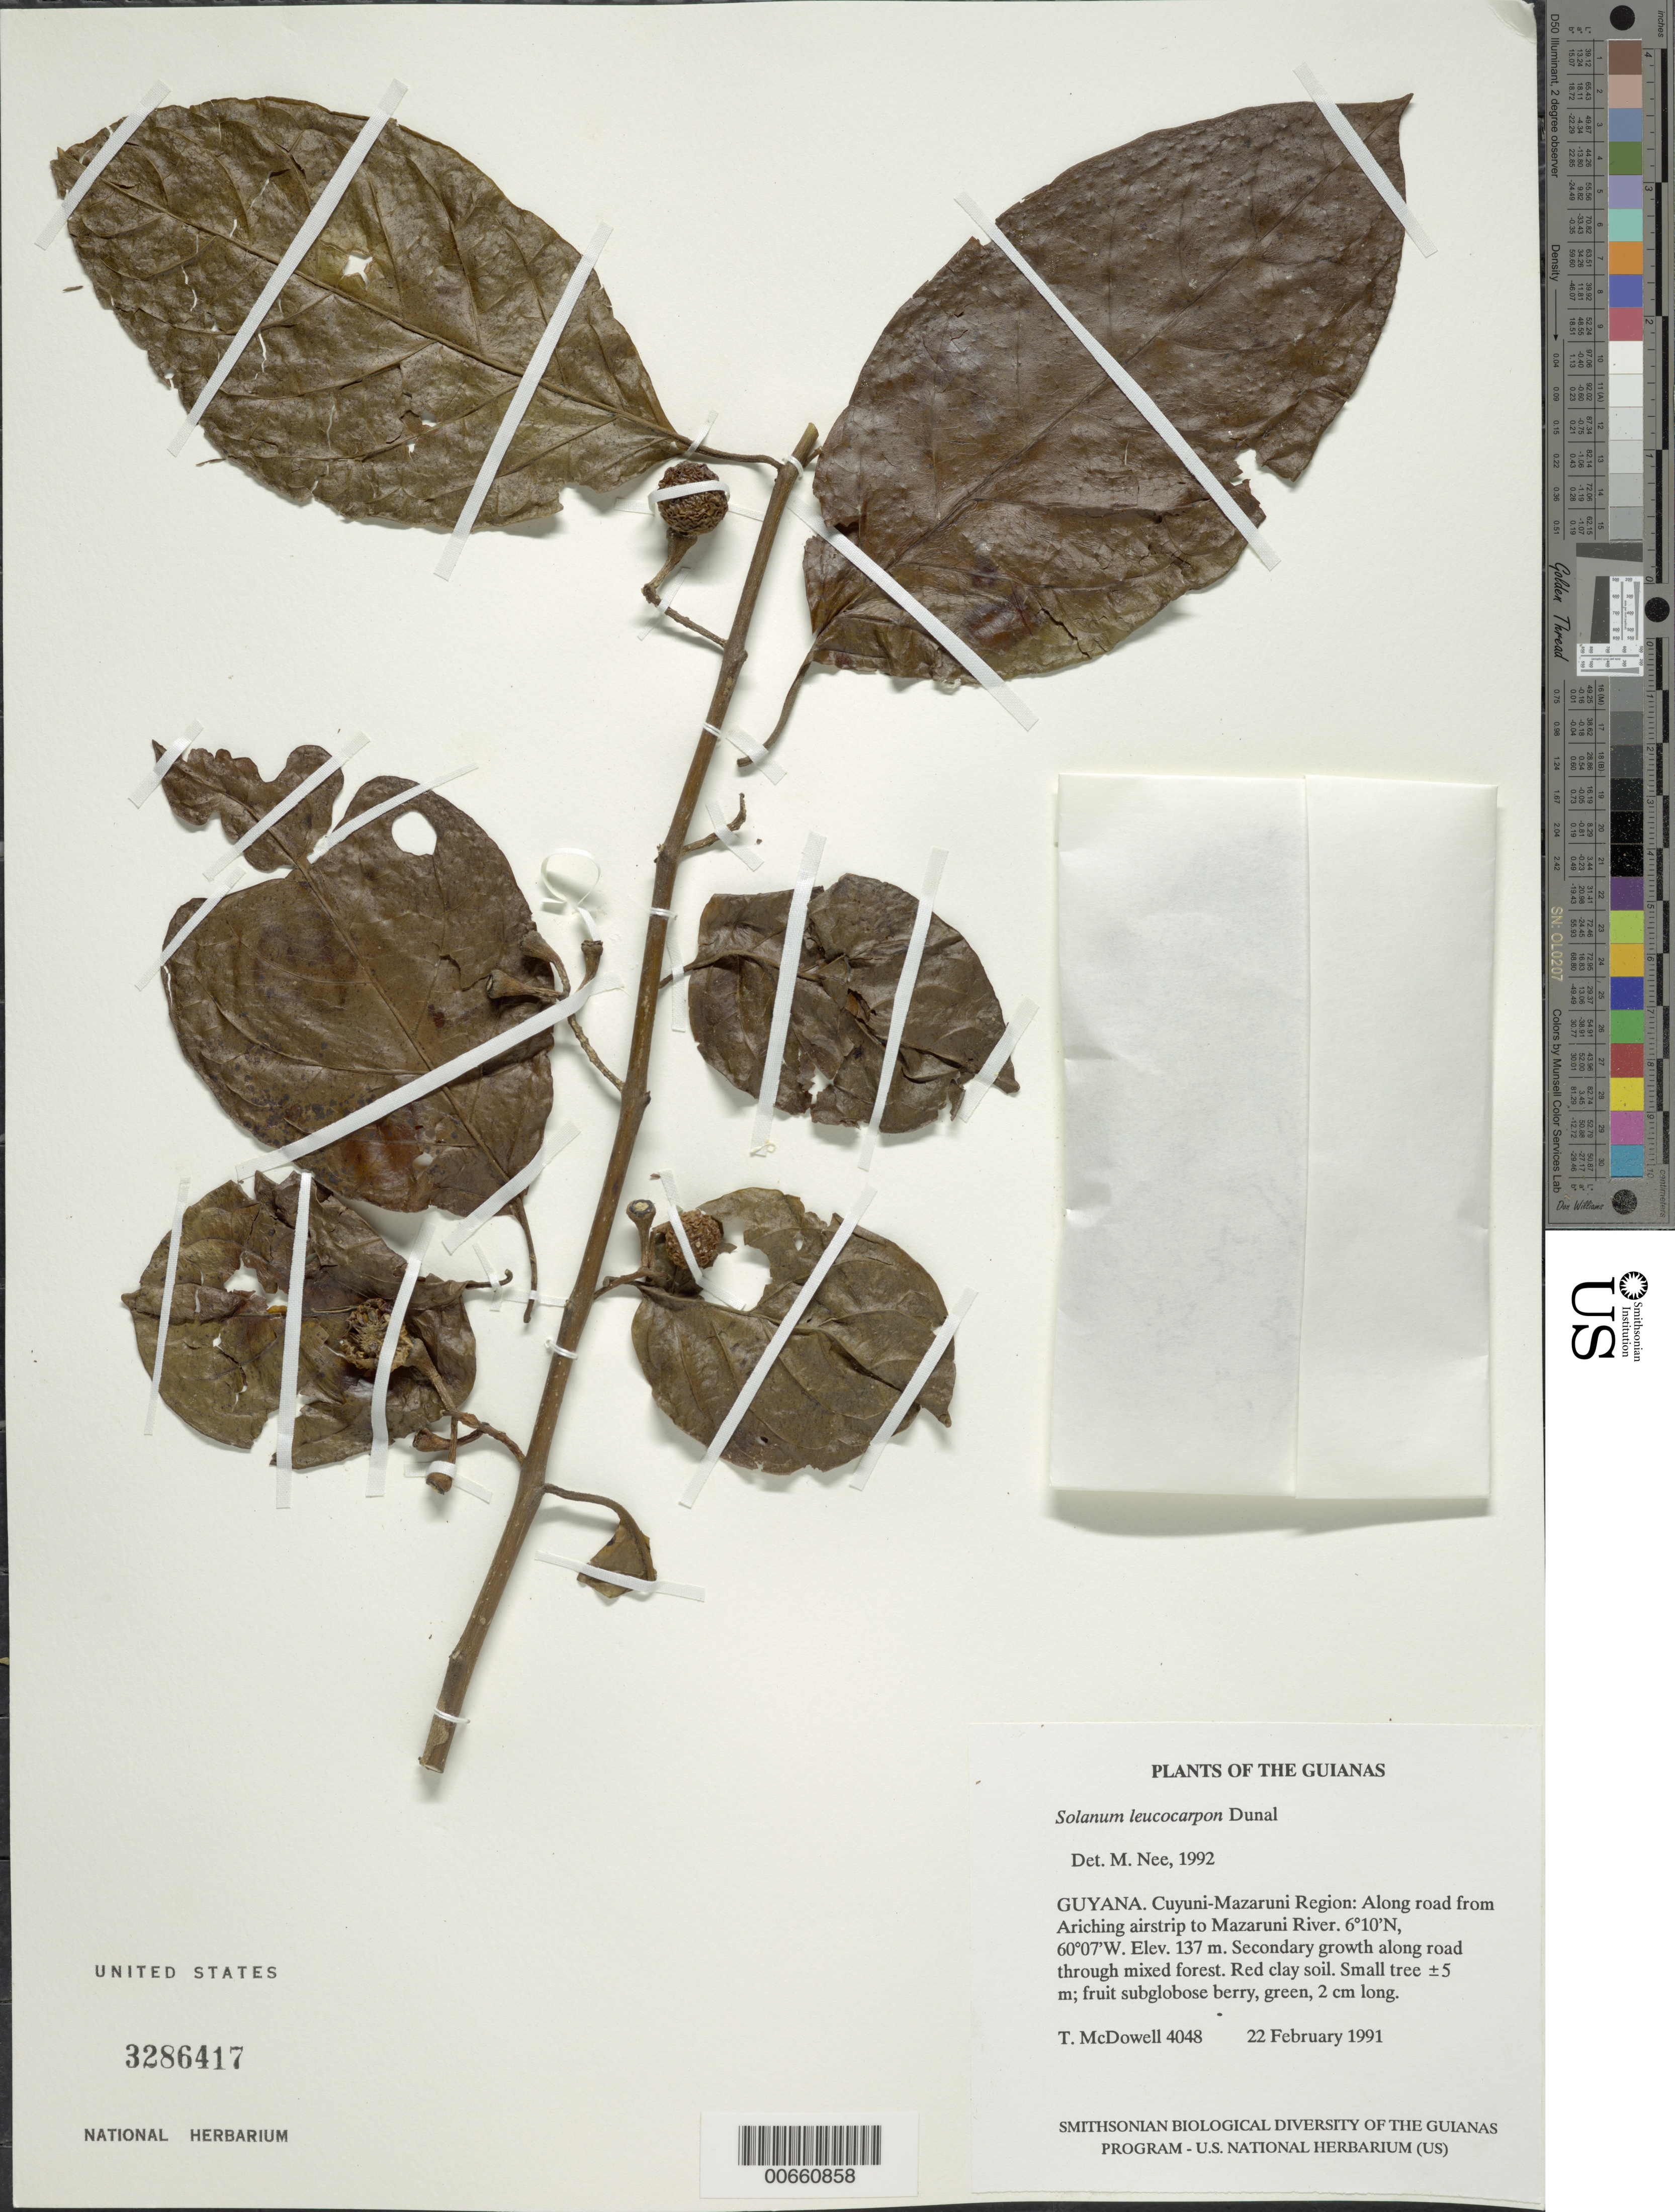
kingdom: Plantae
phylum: Tracheophyta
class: Magnoliopsida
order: Solanales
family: Solanaceae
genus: Solanum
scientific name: Solanum leucocarpon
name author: Dunal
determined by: Nee, Michael H.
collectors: T. McDowell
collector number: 4048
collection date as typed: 2 Feb 1991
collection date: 1991-02-02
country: Guyana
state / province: Cuyuni-Mazaruni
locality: Along road from Ariching airstrip to Mazaruni River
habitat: Secondary growth along road through mixed forest. Red clay soil.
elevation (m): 137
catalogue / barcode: US 3286417